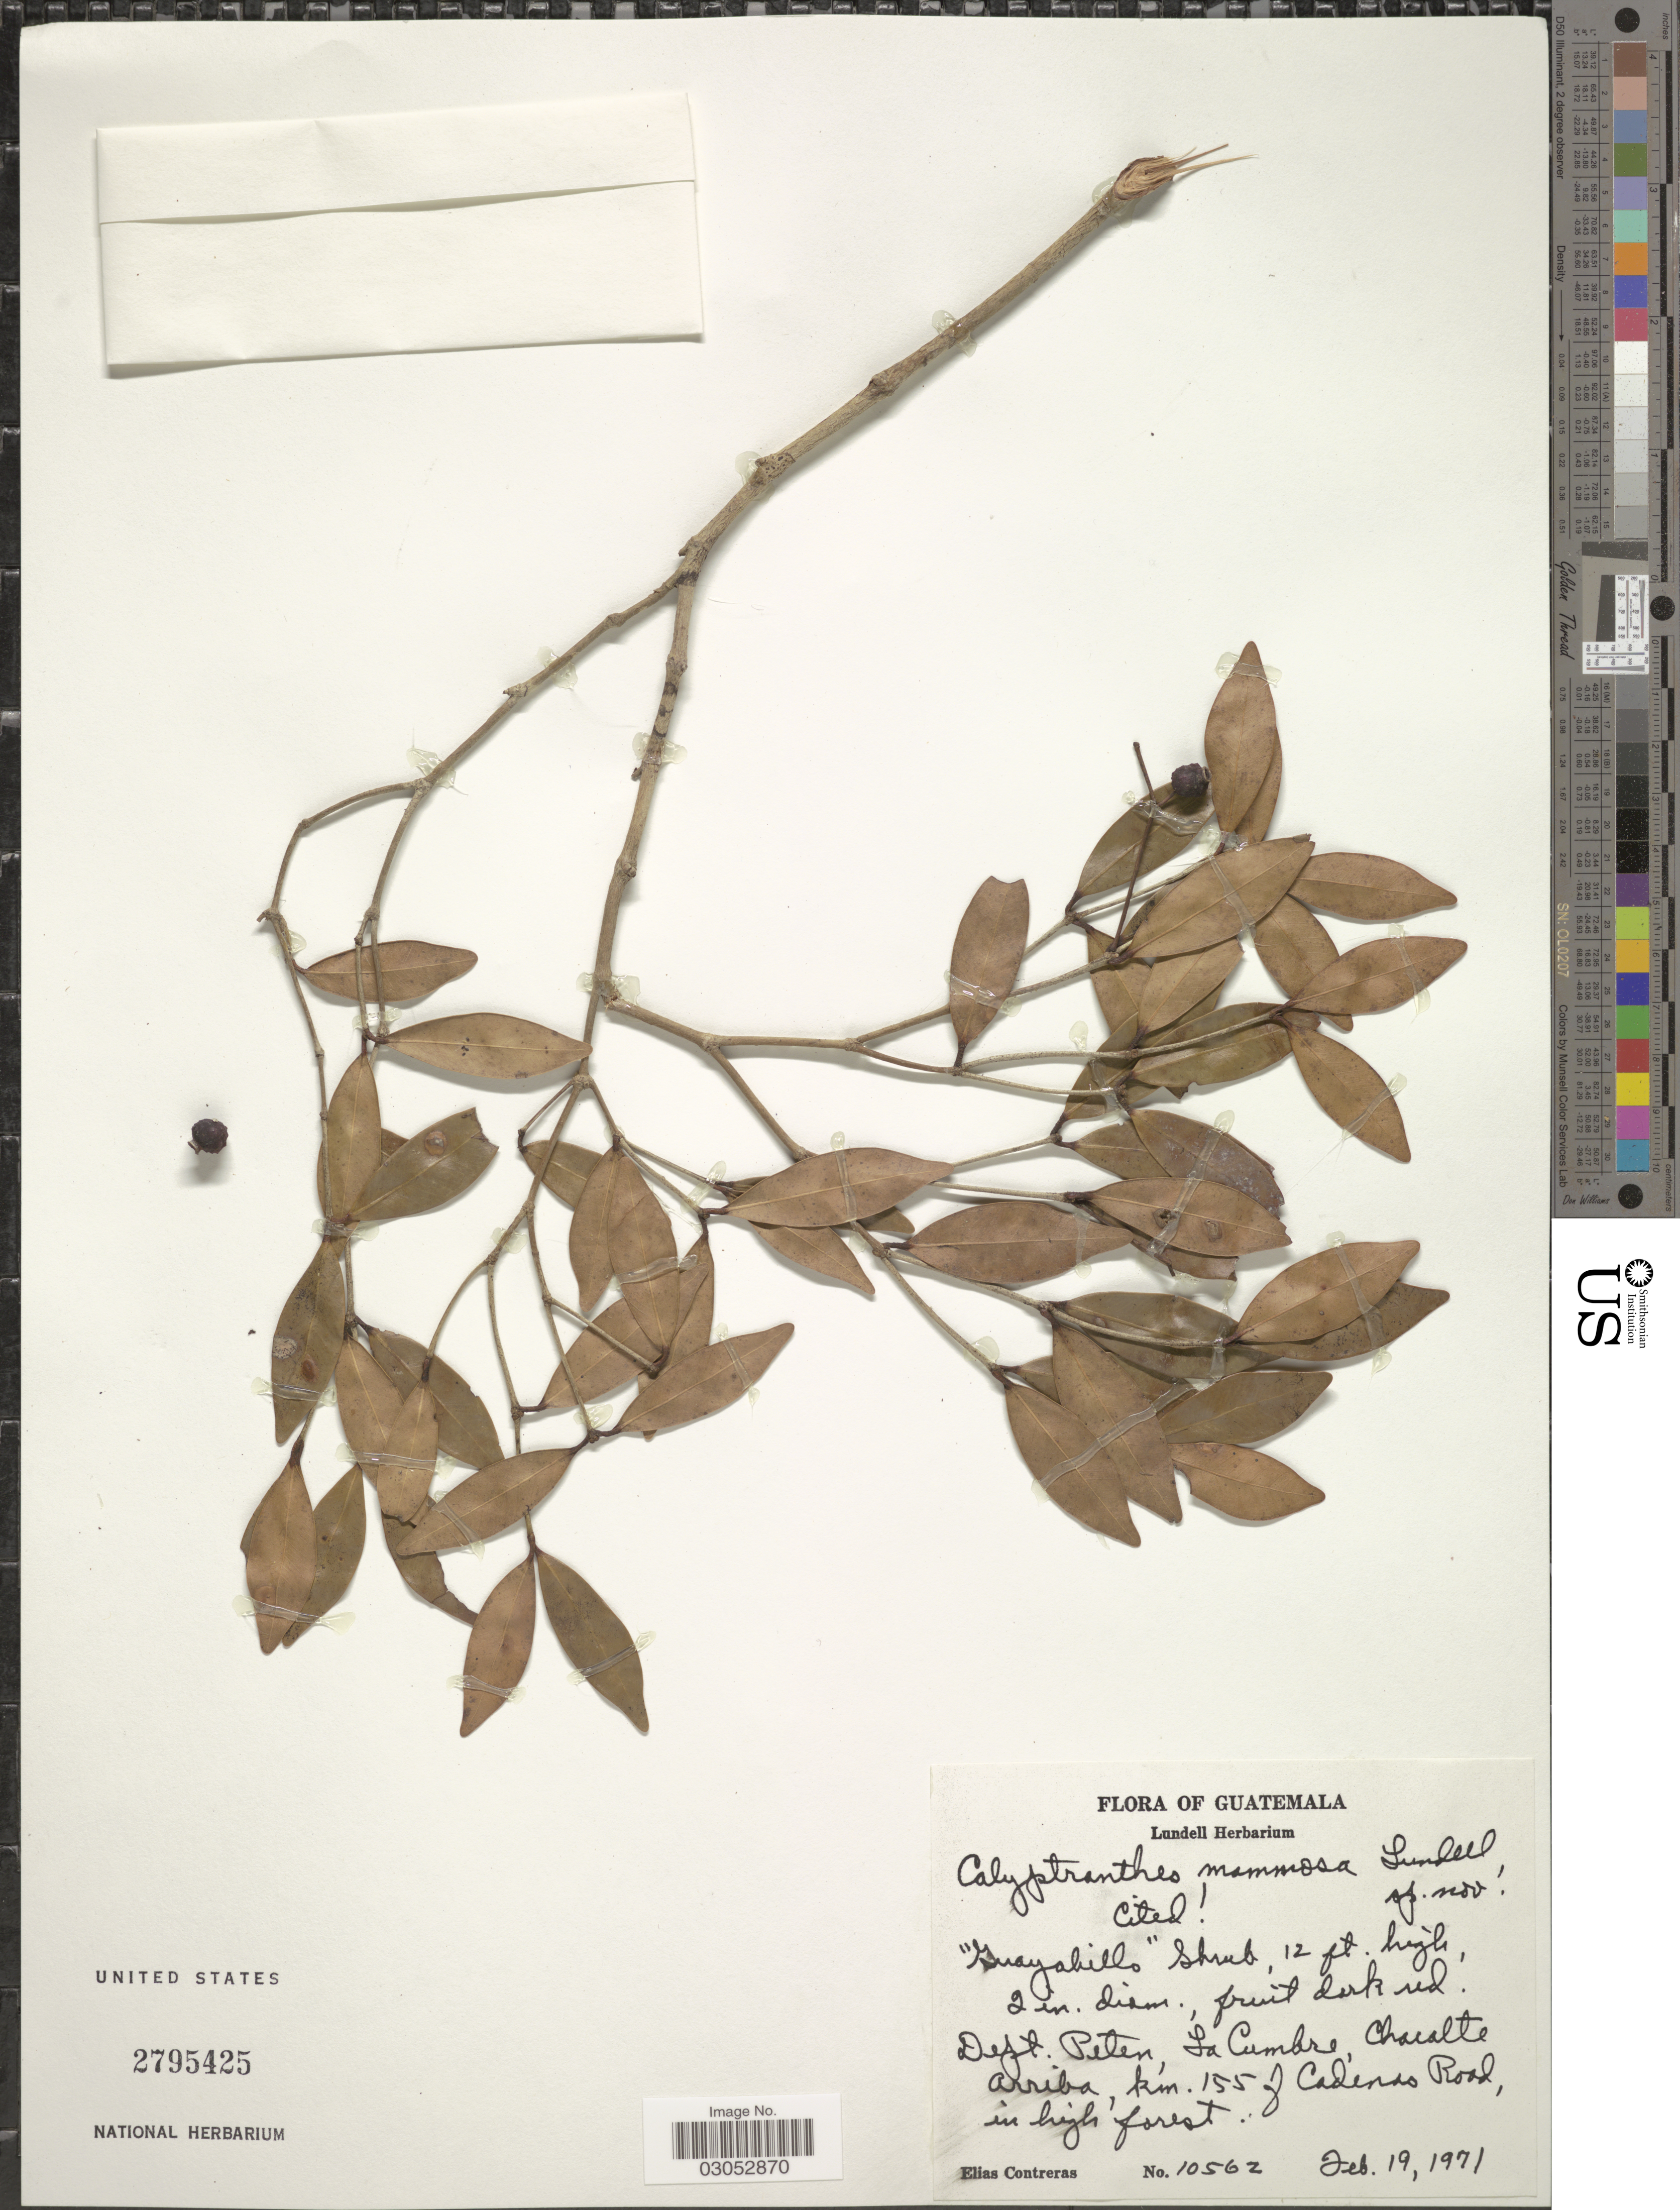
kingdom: Plantae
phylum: Tracheophyta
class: Magnoliopsida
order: Myrtales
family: Myrtaceae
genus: Myrcia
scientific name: Myrcia mammosa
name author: (Lundell) A.R. Lourenço & Sánchez-Cháv.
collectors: E. Contreras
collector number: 10562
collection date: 1971-02-19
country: Guatemala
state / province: El Petén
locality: Dept. Peten, La Cumbre, Chacalte arriba, km. 155 of Cadenas Road, in high forest.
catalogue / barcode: US 2795425